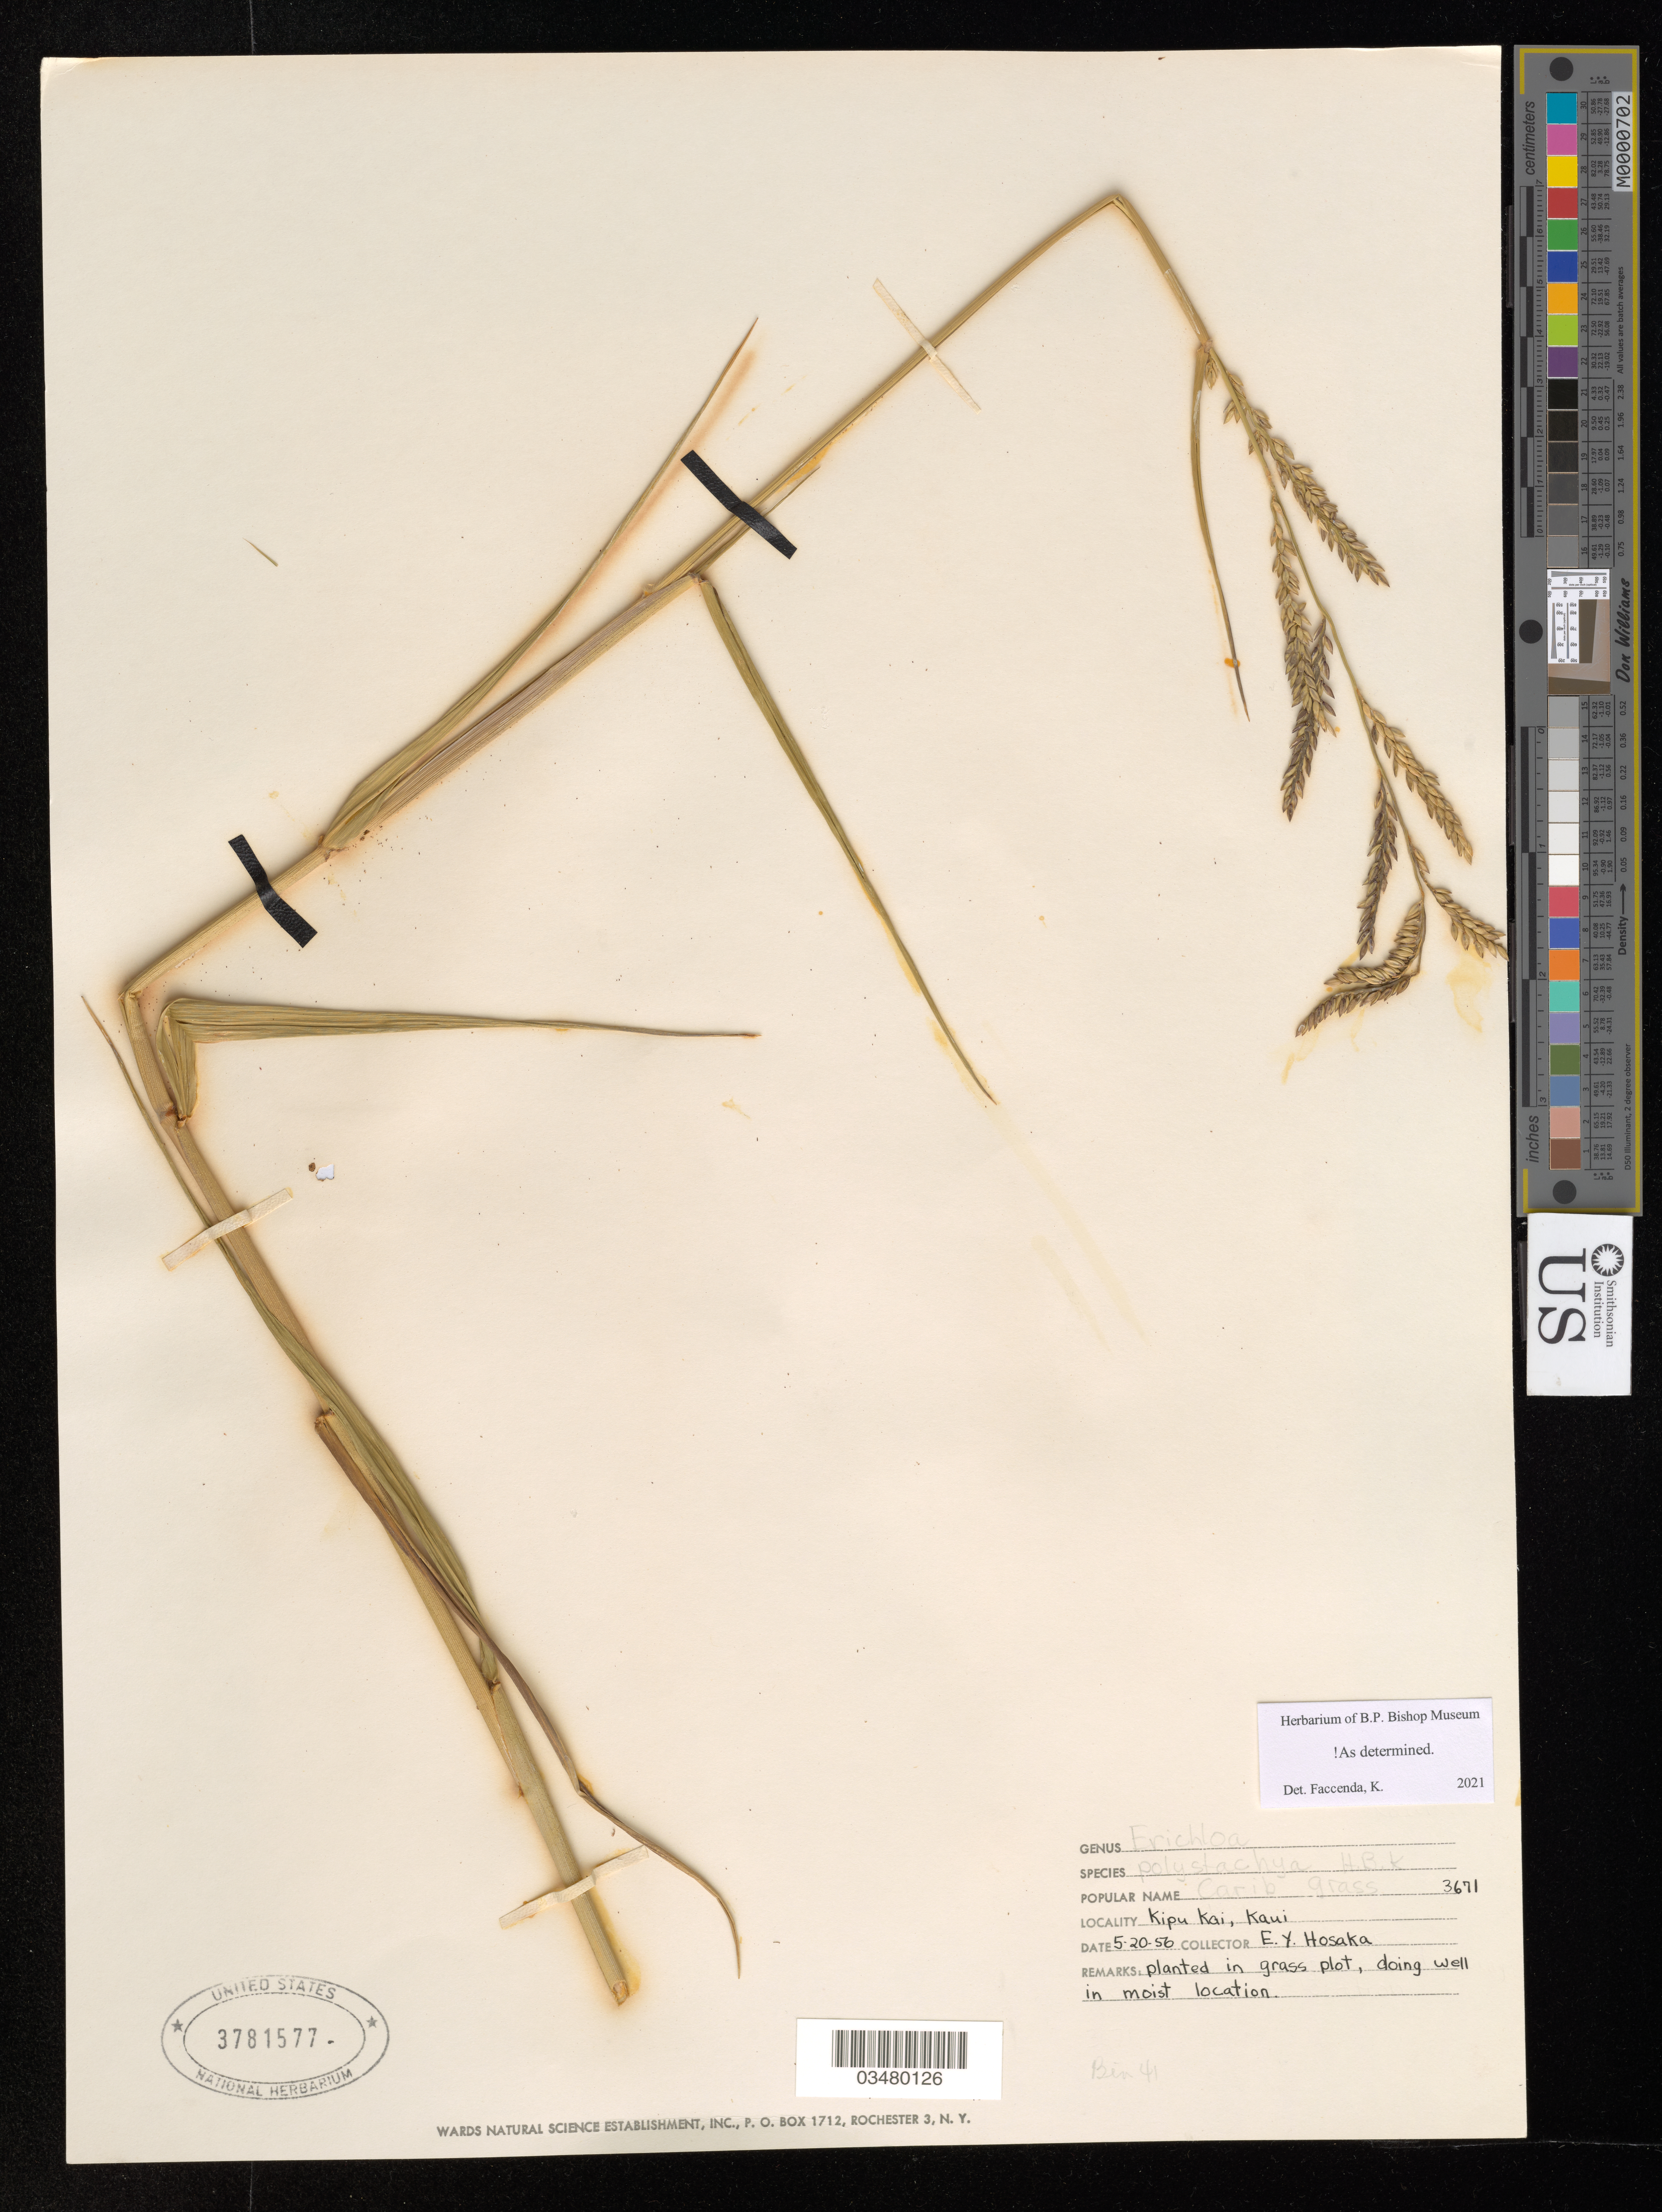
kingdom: Plantae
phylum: Tracheophyta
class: Liliopsida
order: Poales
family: Poaceae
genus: Eriochloa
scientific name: Eriochloa polystachya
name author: Kunth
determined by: Faccenda, K.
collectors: E. Y. Hosaka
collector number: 3671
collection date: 1956-05-20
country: United States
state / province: Hawaii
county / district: Kauai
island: Kaua'i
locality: Kipu Kai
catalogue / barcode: US 3781577